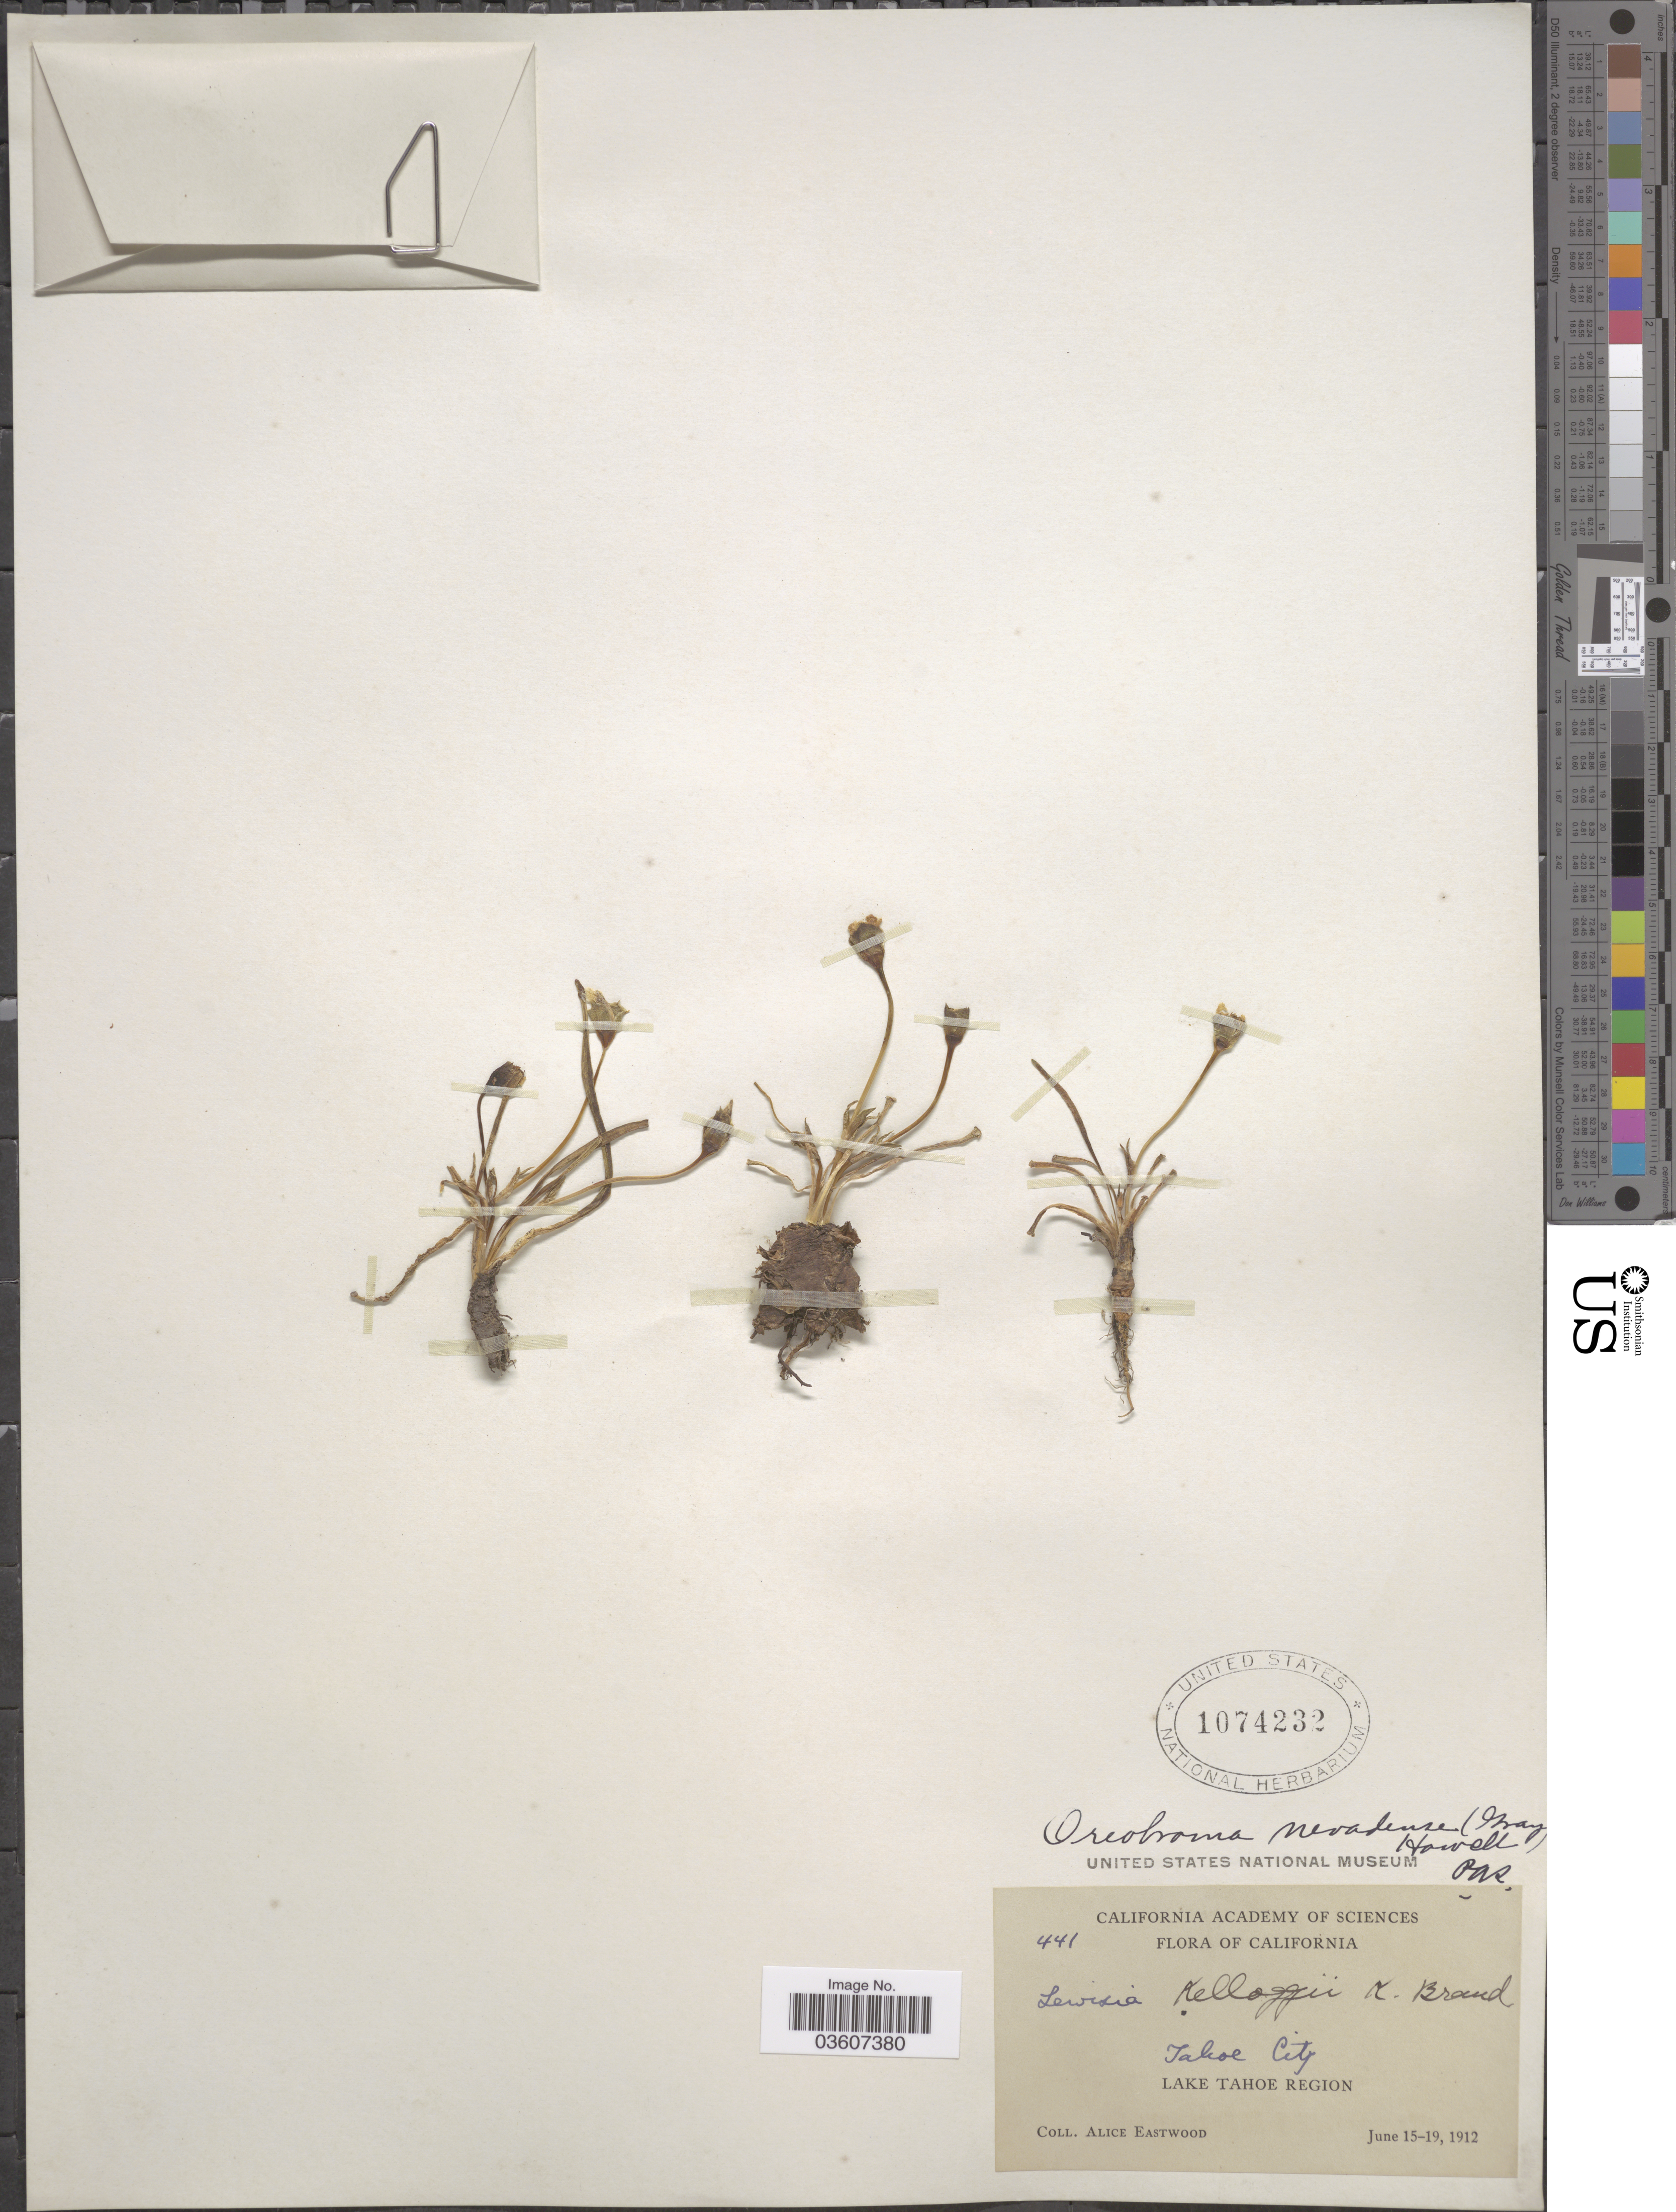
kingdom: Plantae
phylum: Tracheophyta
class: Magnoliopsida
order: Caryophyllales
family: Montiaceae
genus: Lewisia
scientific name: Lewisia nevadensis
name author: (A. Gray) B.L. Rob.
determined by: Strong, Mark T., (BOT), Smithsonian Institution - National Museum of Natural History (UNITED STATES)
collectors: A. Eastwood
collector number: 441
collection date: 1912-06-15/1912-06-19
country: United States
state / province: California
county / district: Placer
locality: Tahoe City, Lake Tahoe Region.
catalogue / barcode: US 1074232